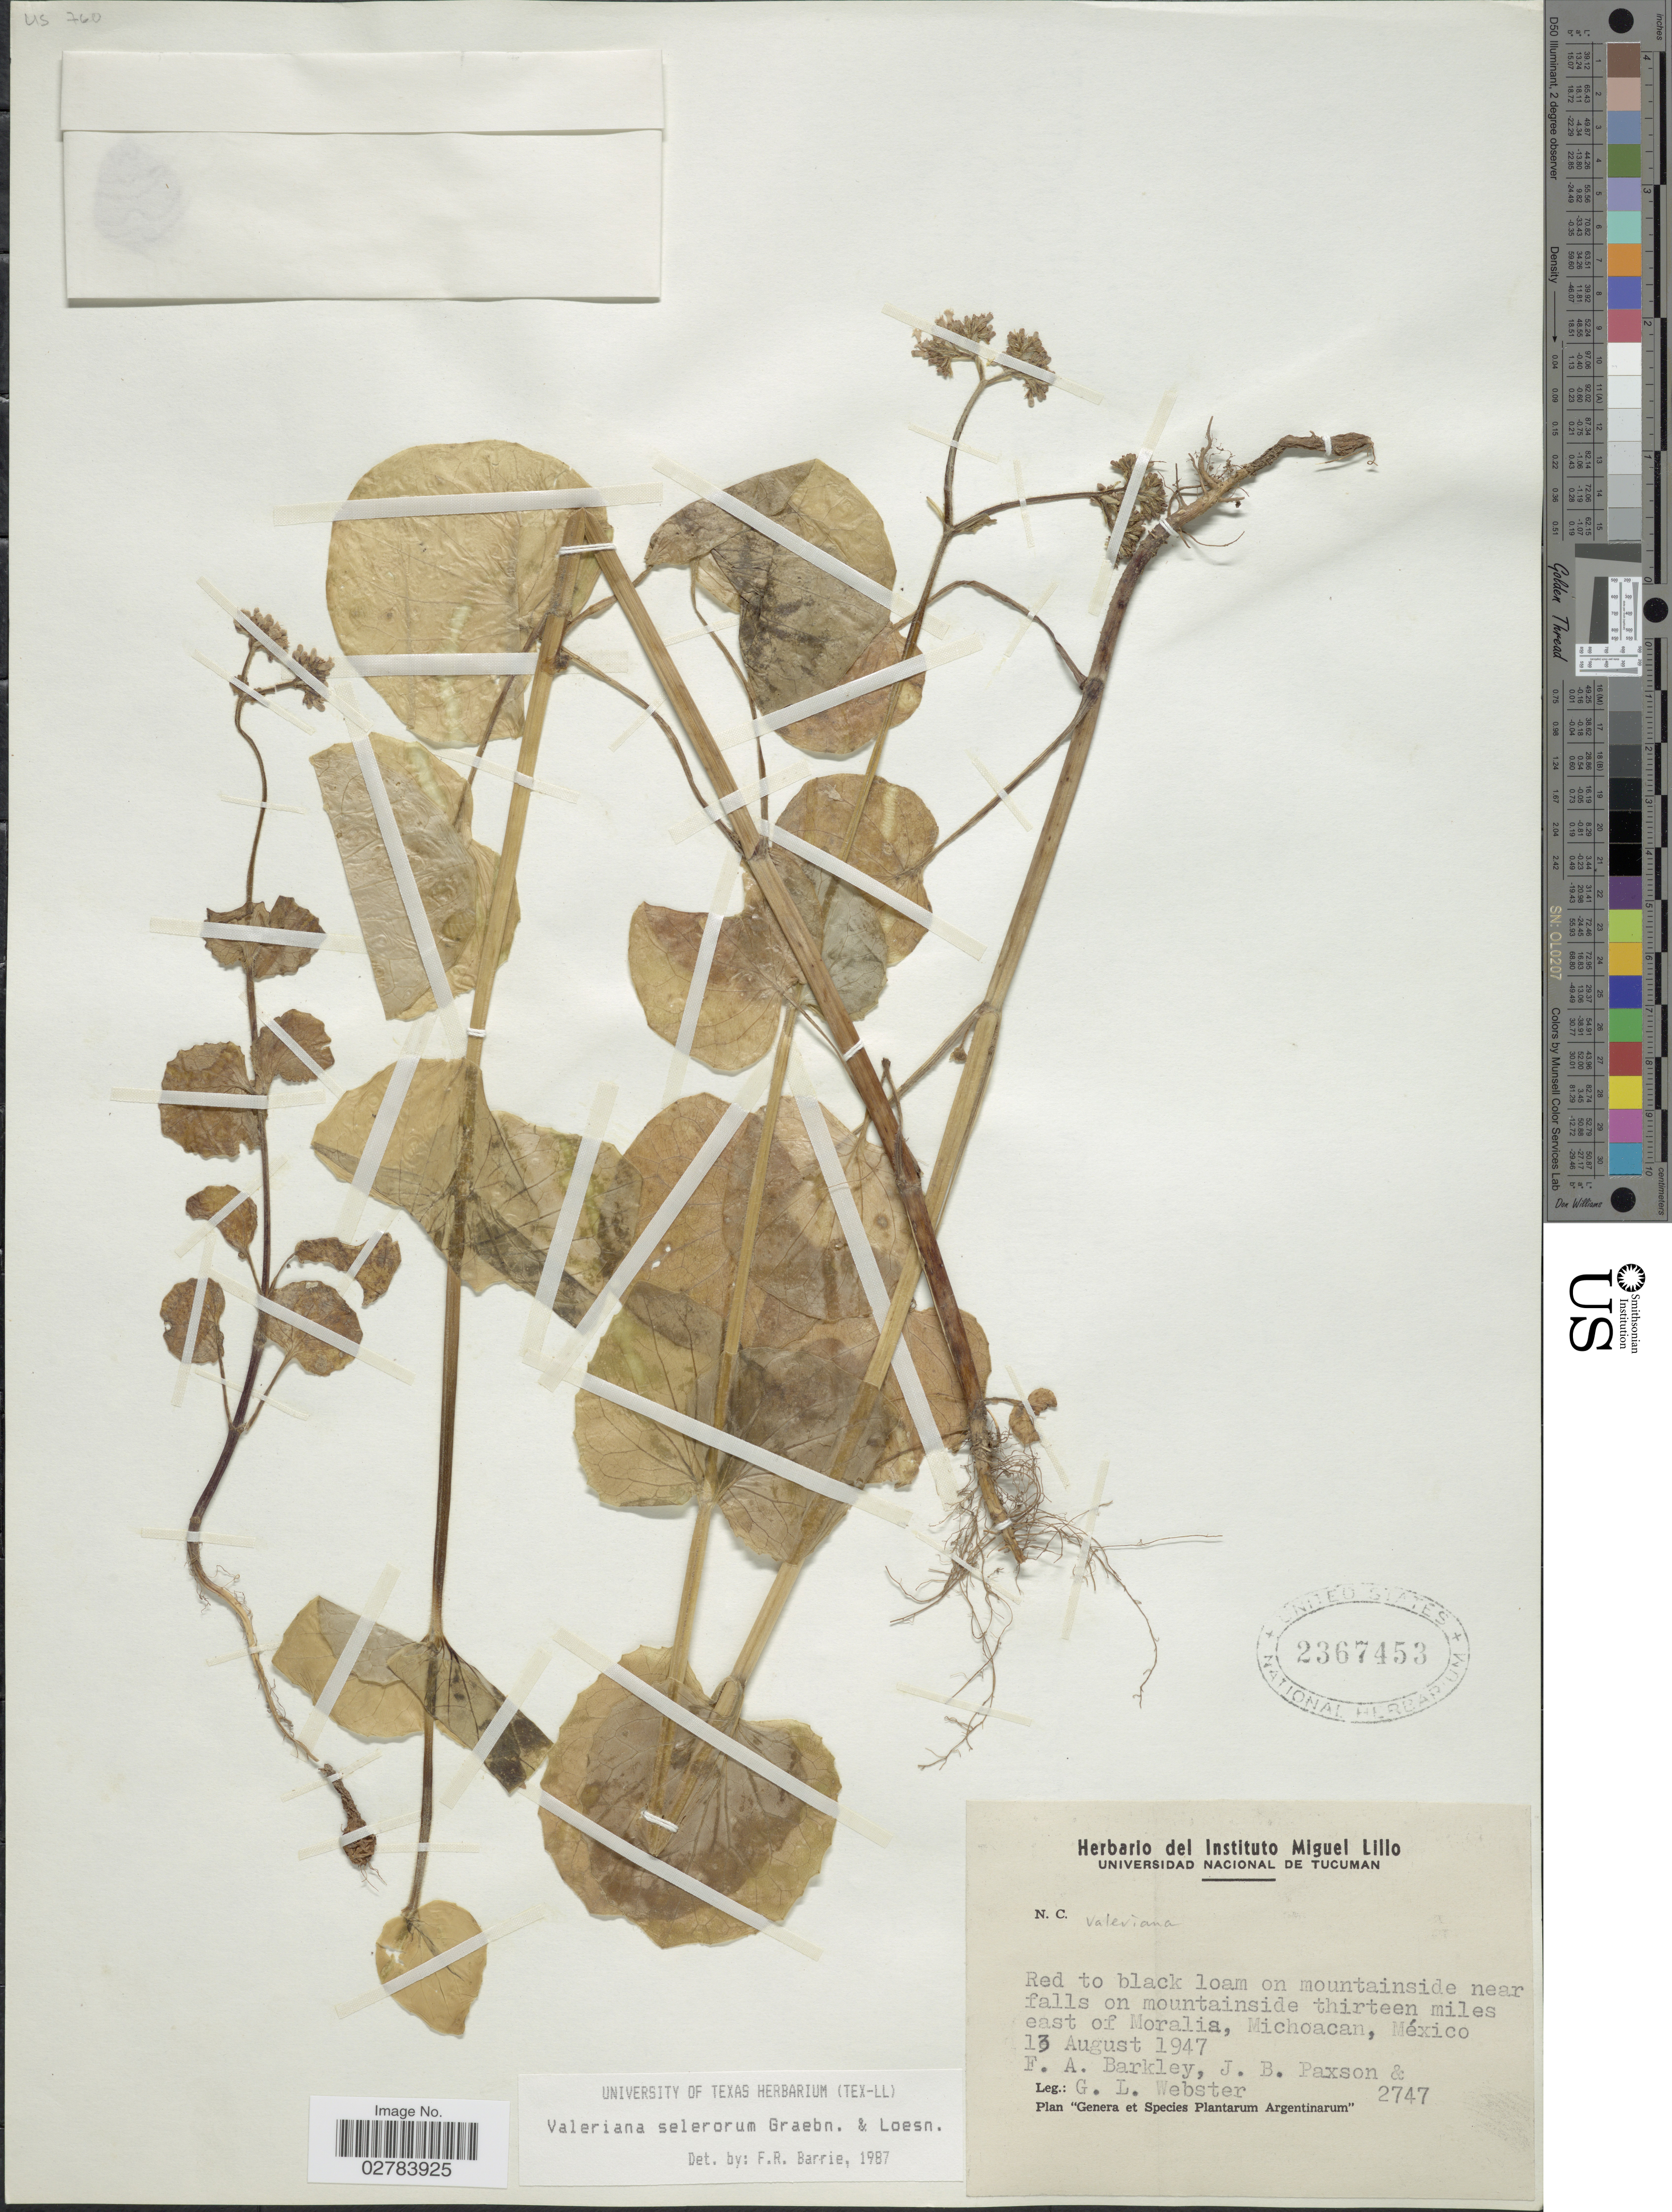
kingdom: Plantae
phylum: Tracheophyta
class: Magnoliopsida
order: Dipsacales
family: Caprifoliaceae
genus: Valeriana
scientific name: Valeriana selerorum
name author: Graebn. & Loes.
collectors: F. A. Barkley, J. B. Paxson & G. L. Webster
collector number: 2747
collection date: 1947-08-13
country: Mexico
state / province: Michoacán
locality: On mountainside near falls on mountainside thirteen miles east of Moralia.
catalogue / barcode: US 2367453